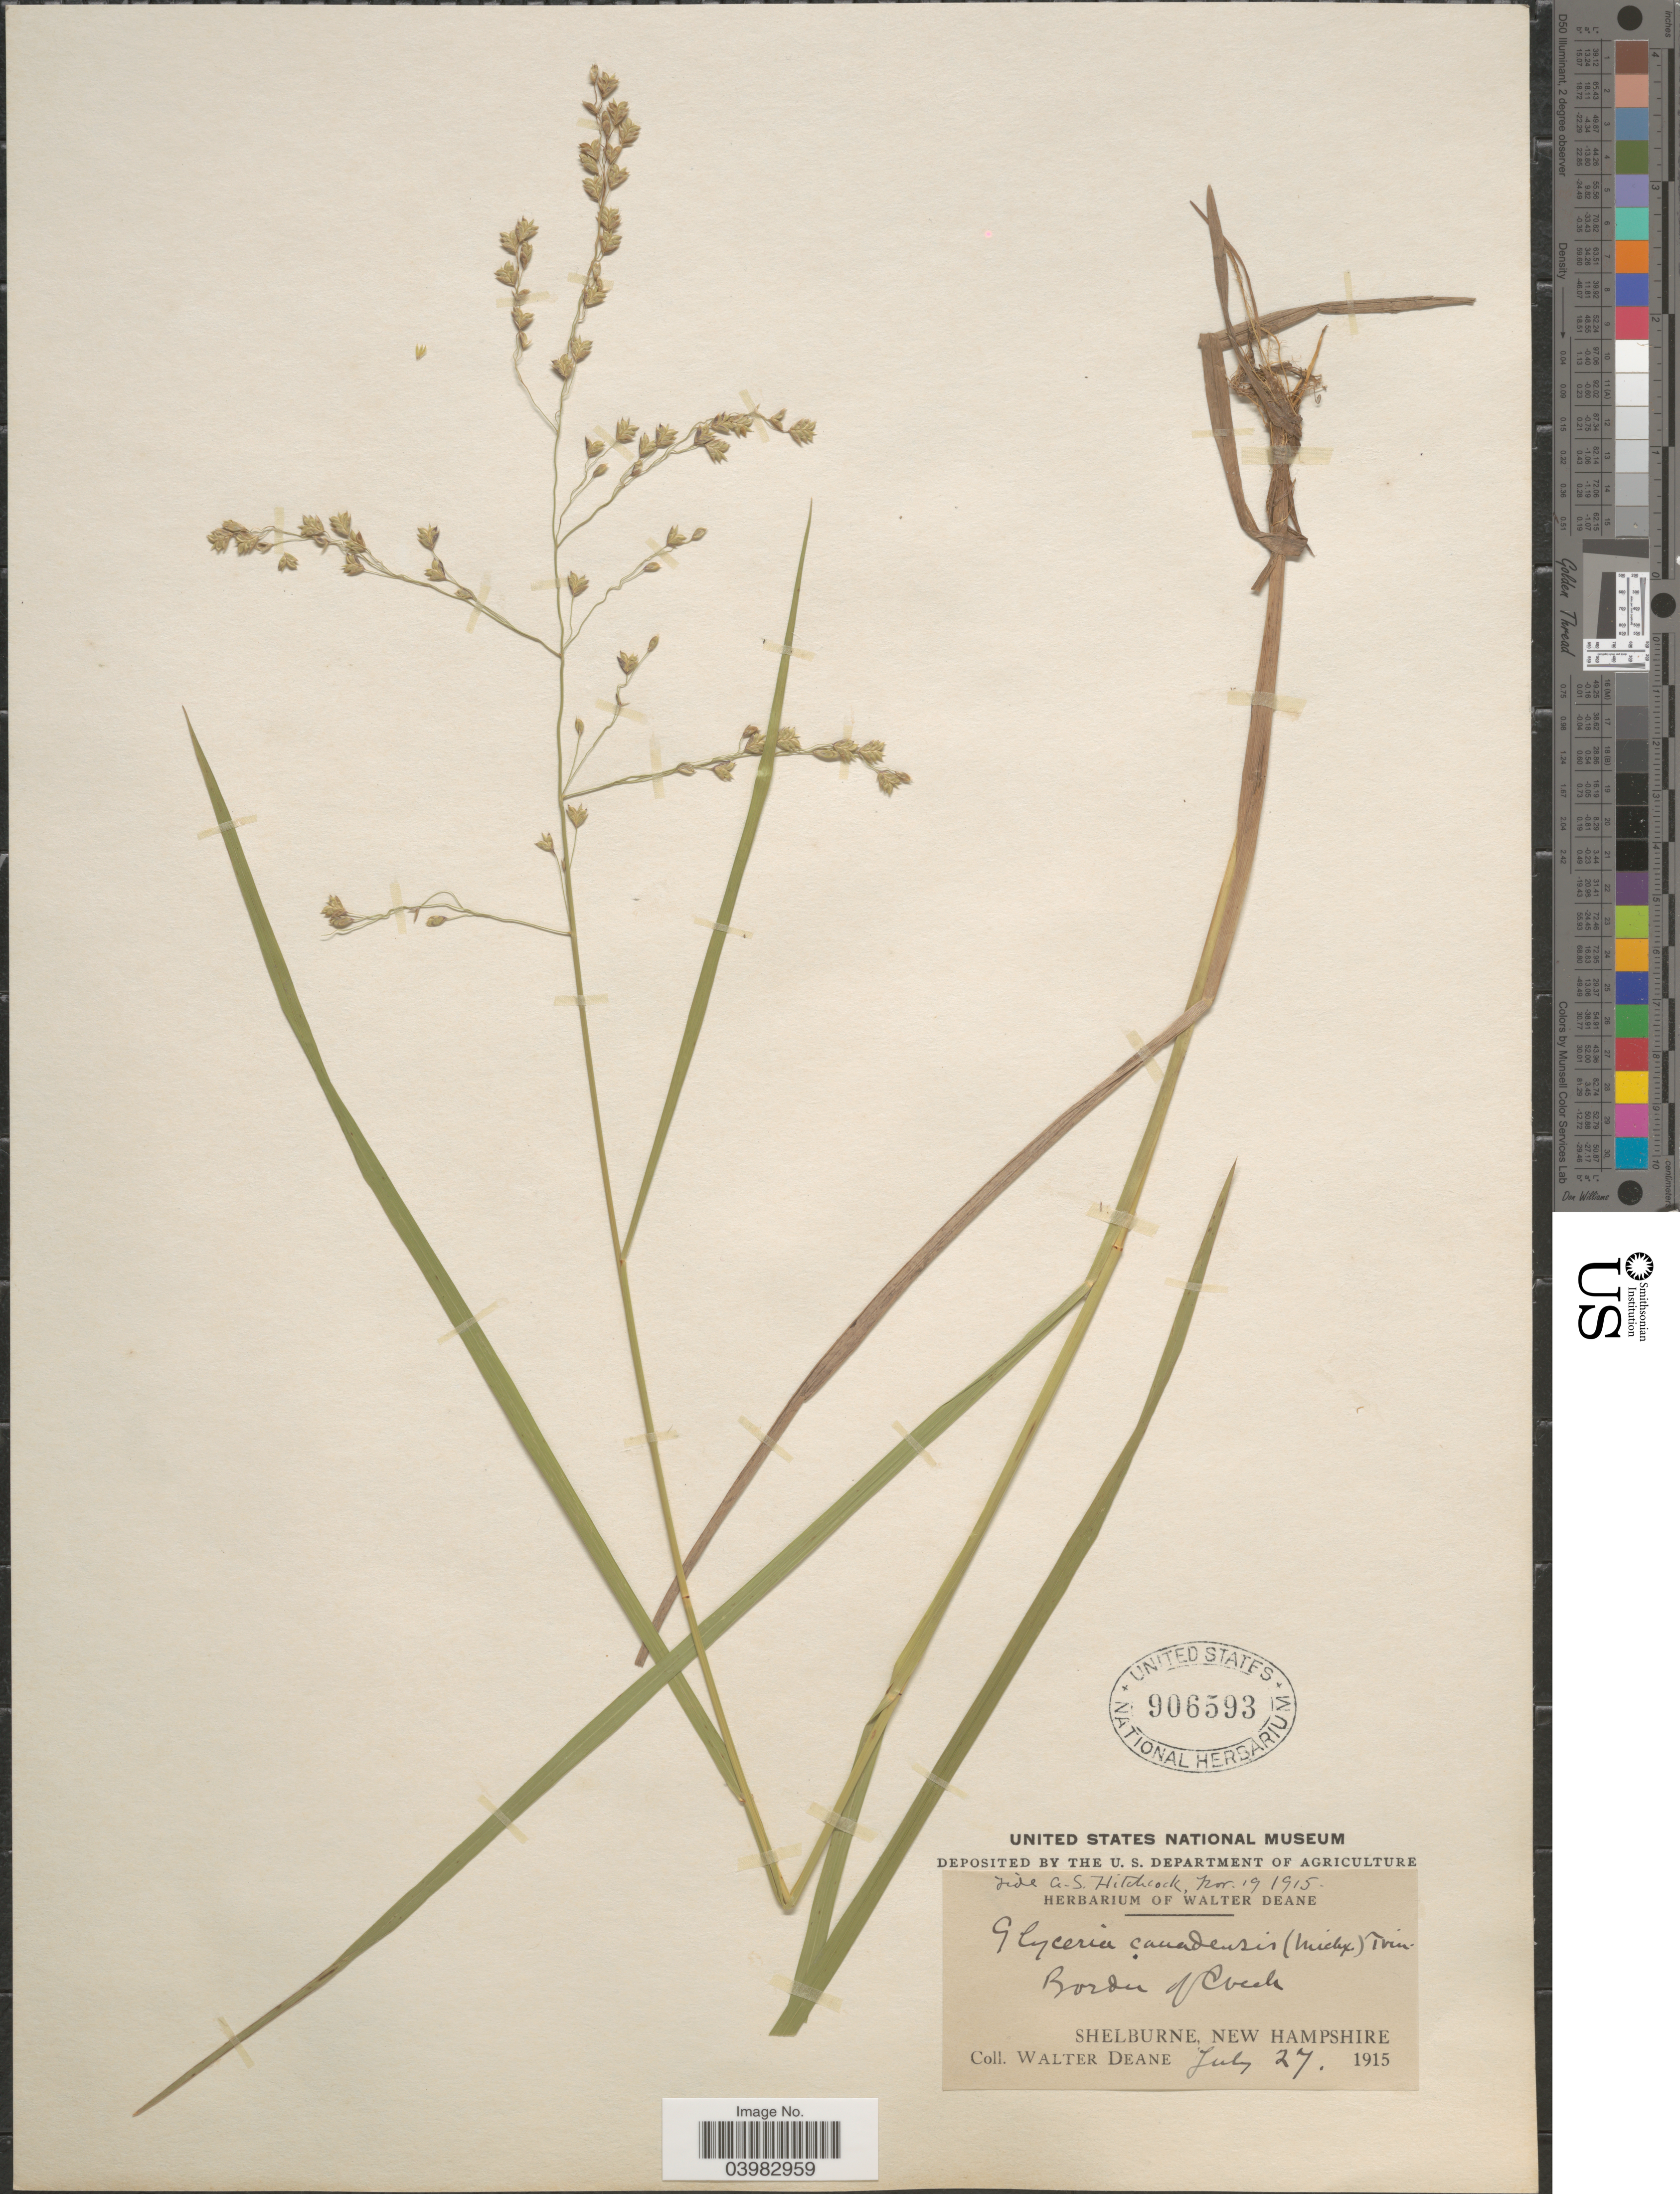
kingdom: Plantae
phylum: Tracheophyta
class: Liliopsida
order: Poales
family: Poaceae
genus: Glyceria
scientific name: Glyceria canadensis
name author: (Michx.) Trin.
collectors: W. Deane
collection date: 1915-07-27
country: United States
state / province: New Hampshire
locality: Border of Creek. Shelburne.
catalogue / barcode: US 906593